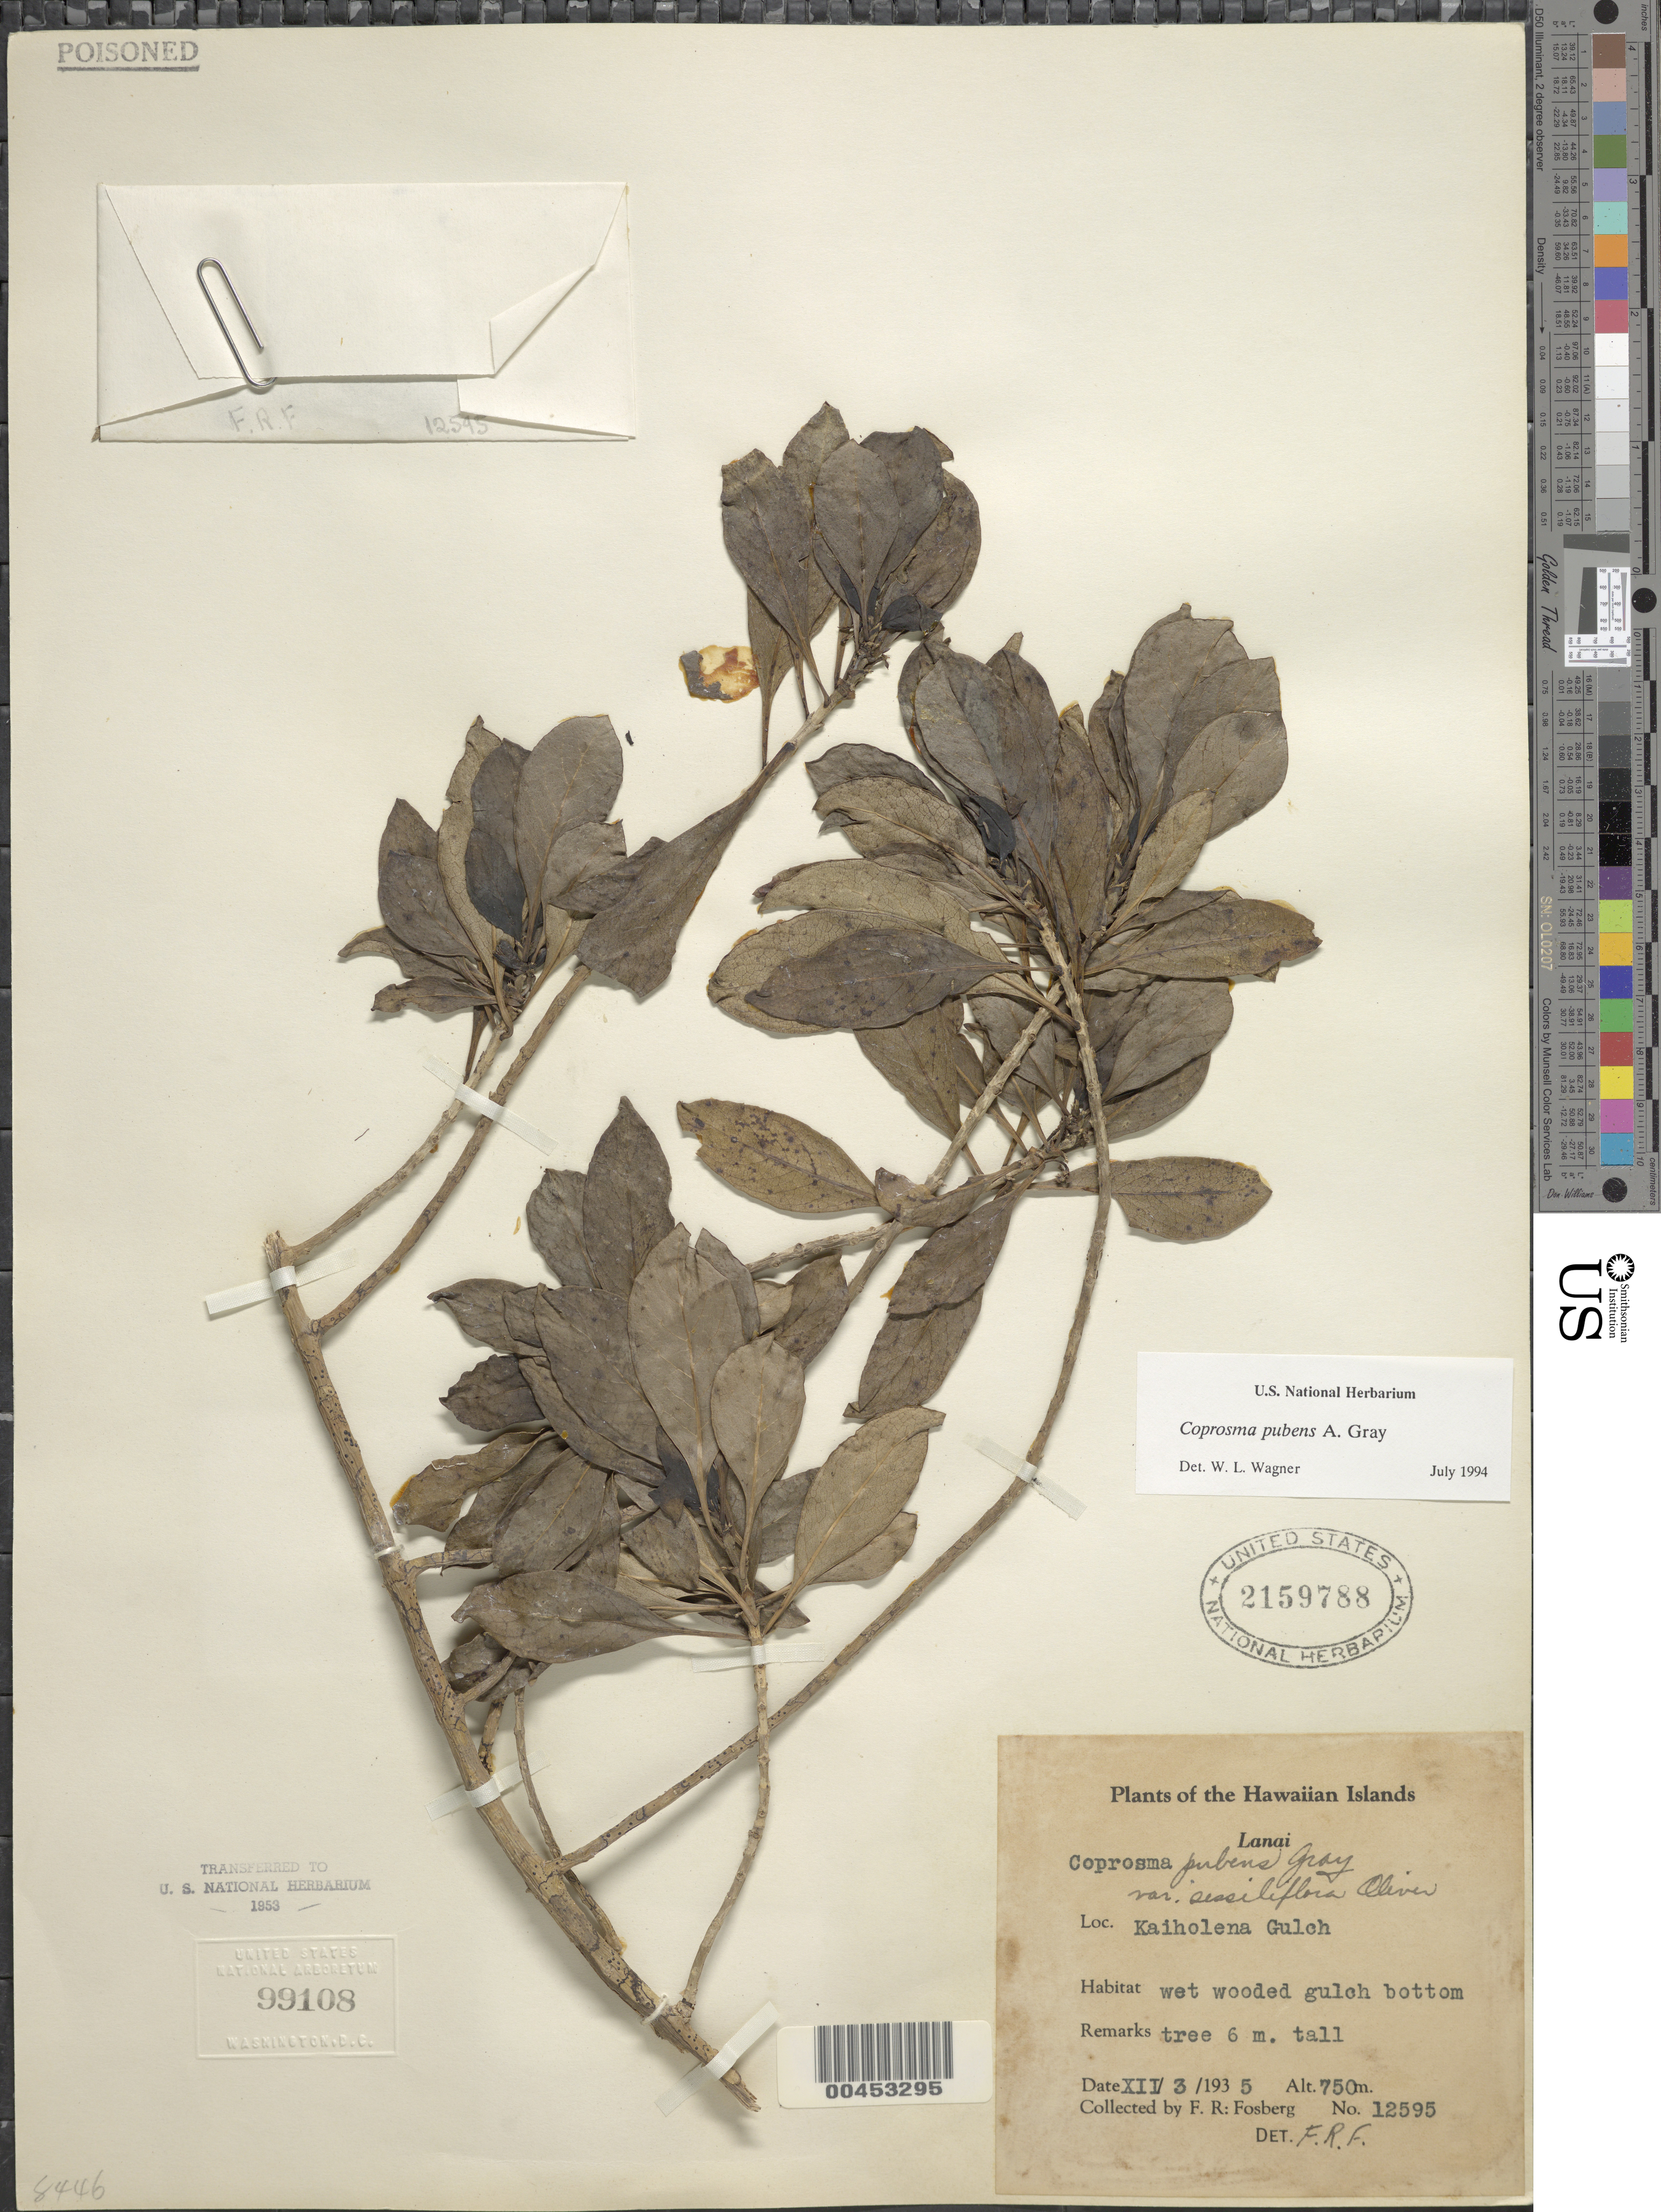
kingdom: Plantae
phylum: Tracheophyta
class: Magnoliopsida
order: Gentianales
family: Rubiaceae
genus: Coprosma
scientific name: Coprosma pubens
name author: A. Gray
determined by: Wagner, W. L., (BOT), Smithsonian Institution - National Museum of Natural History (UNITED STATES)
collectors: F. R. Fosberg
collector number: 12595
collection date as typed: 3 Dec 1935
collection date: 1935-12-03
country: United States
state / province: Hawaii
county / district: Maui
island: Lana'i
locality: Kaiholena Gulch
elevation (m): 750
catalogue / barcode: US 2159788